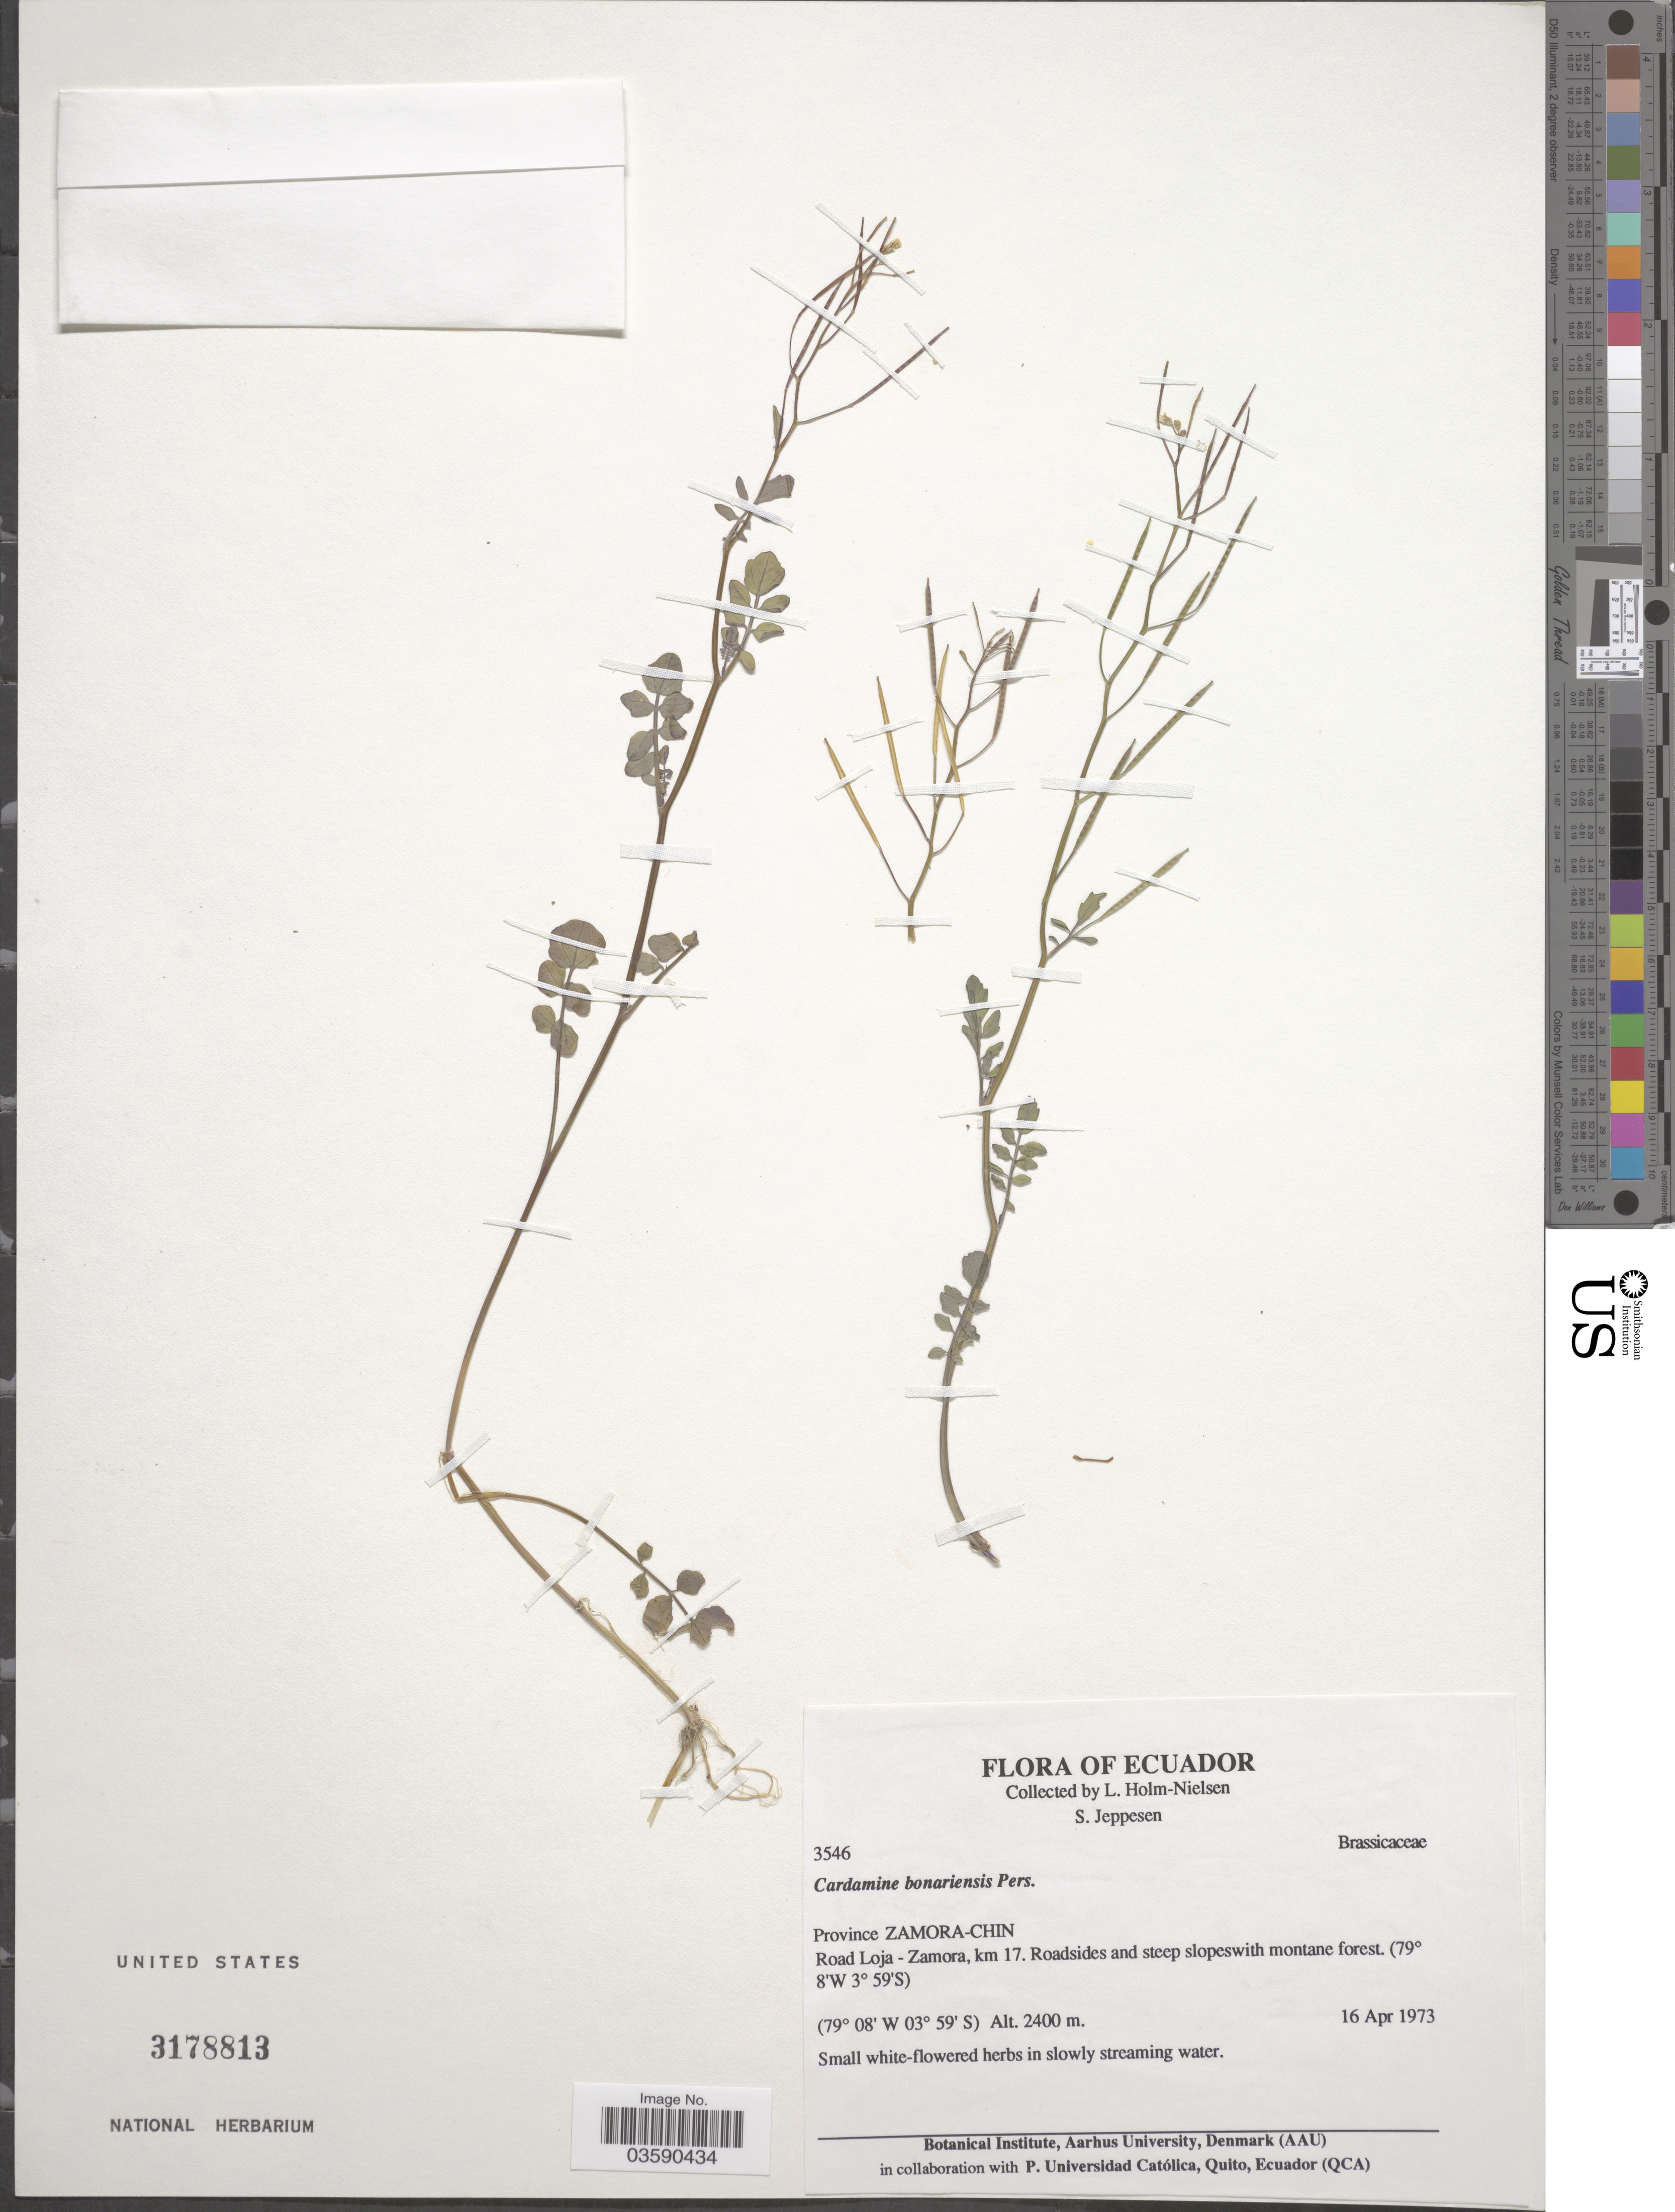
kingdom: Plantae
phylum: Tracheophyta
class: Magnoliopsida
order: Brassicales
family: Brassicaceae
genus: Cardamine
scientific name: Cardamine bonariensis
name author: Pers.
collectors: L. Holm-Nielsen & S. Jeppesen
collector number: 3546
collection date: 1973-04-16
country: Ecuador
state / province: Zamora-Chinchipe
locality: Road Loja- Zamora, km 17.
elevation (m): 2400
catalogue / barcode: US 3178813